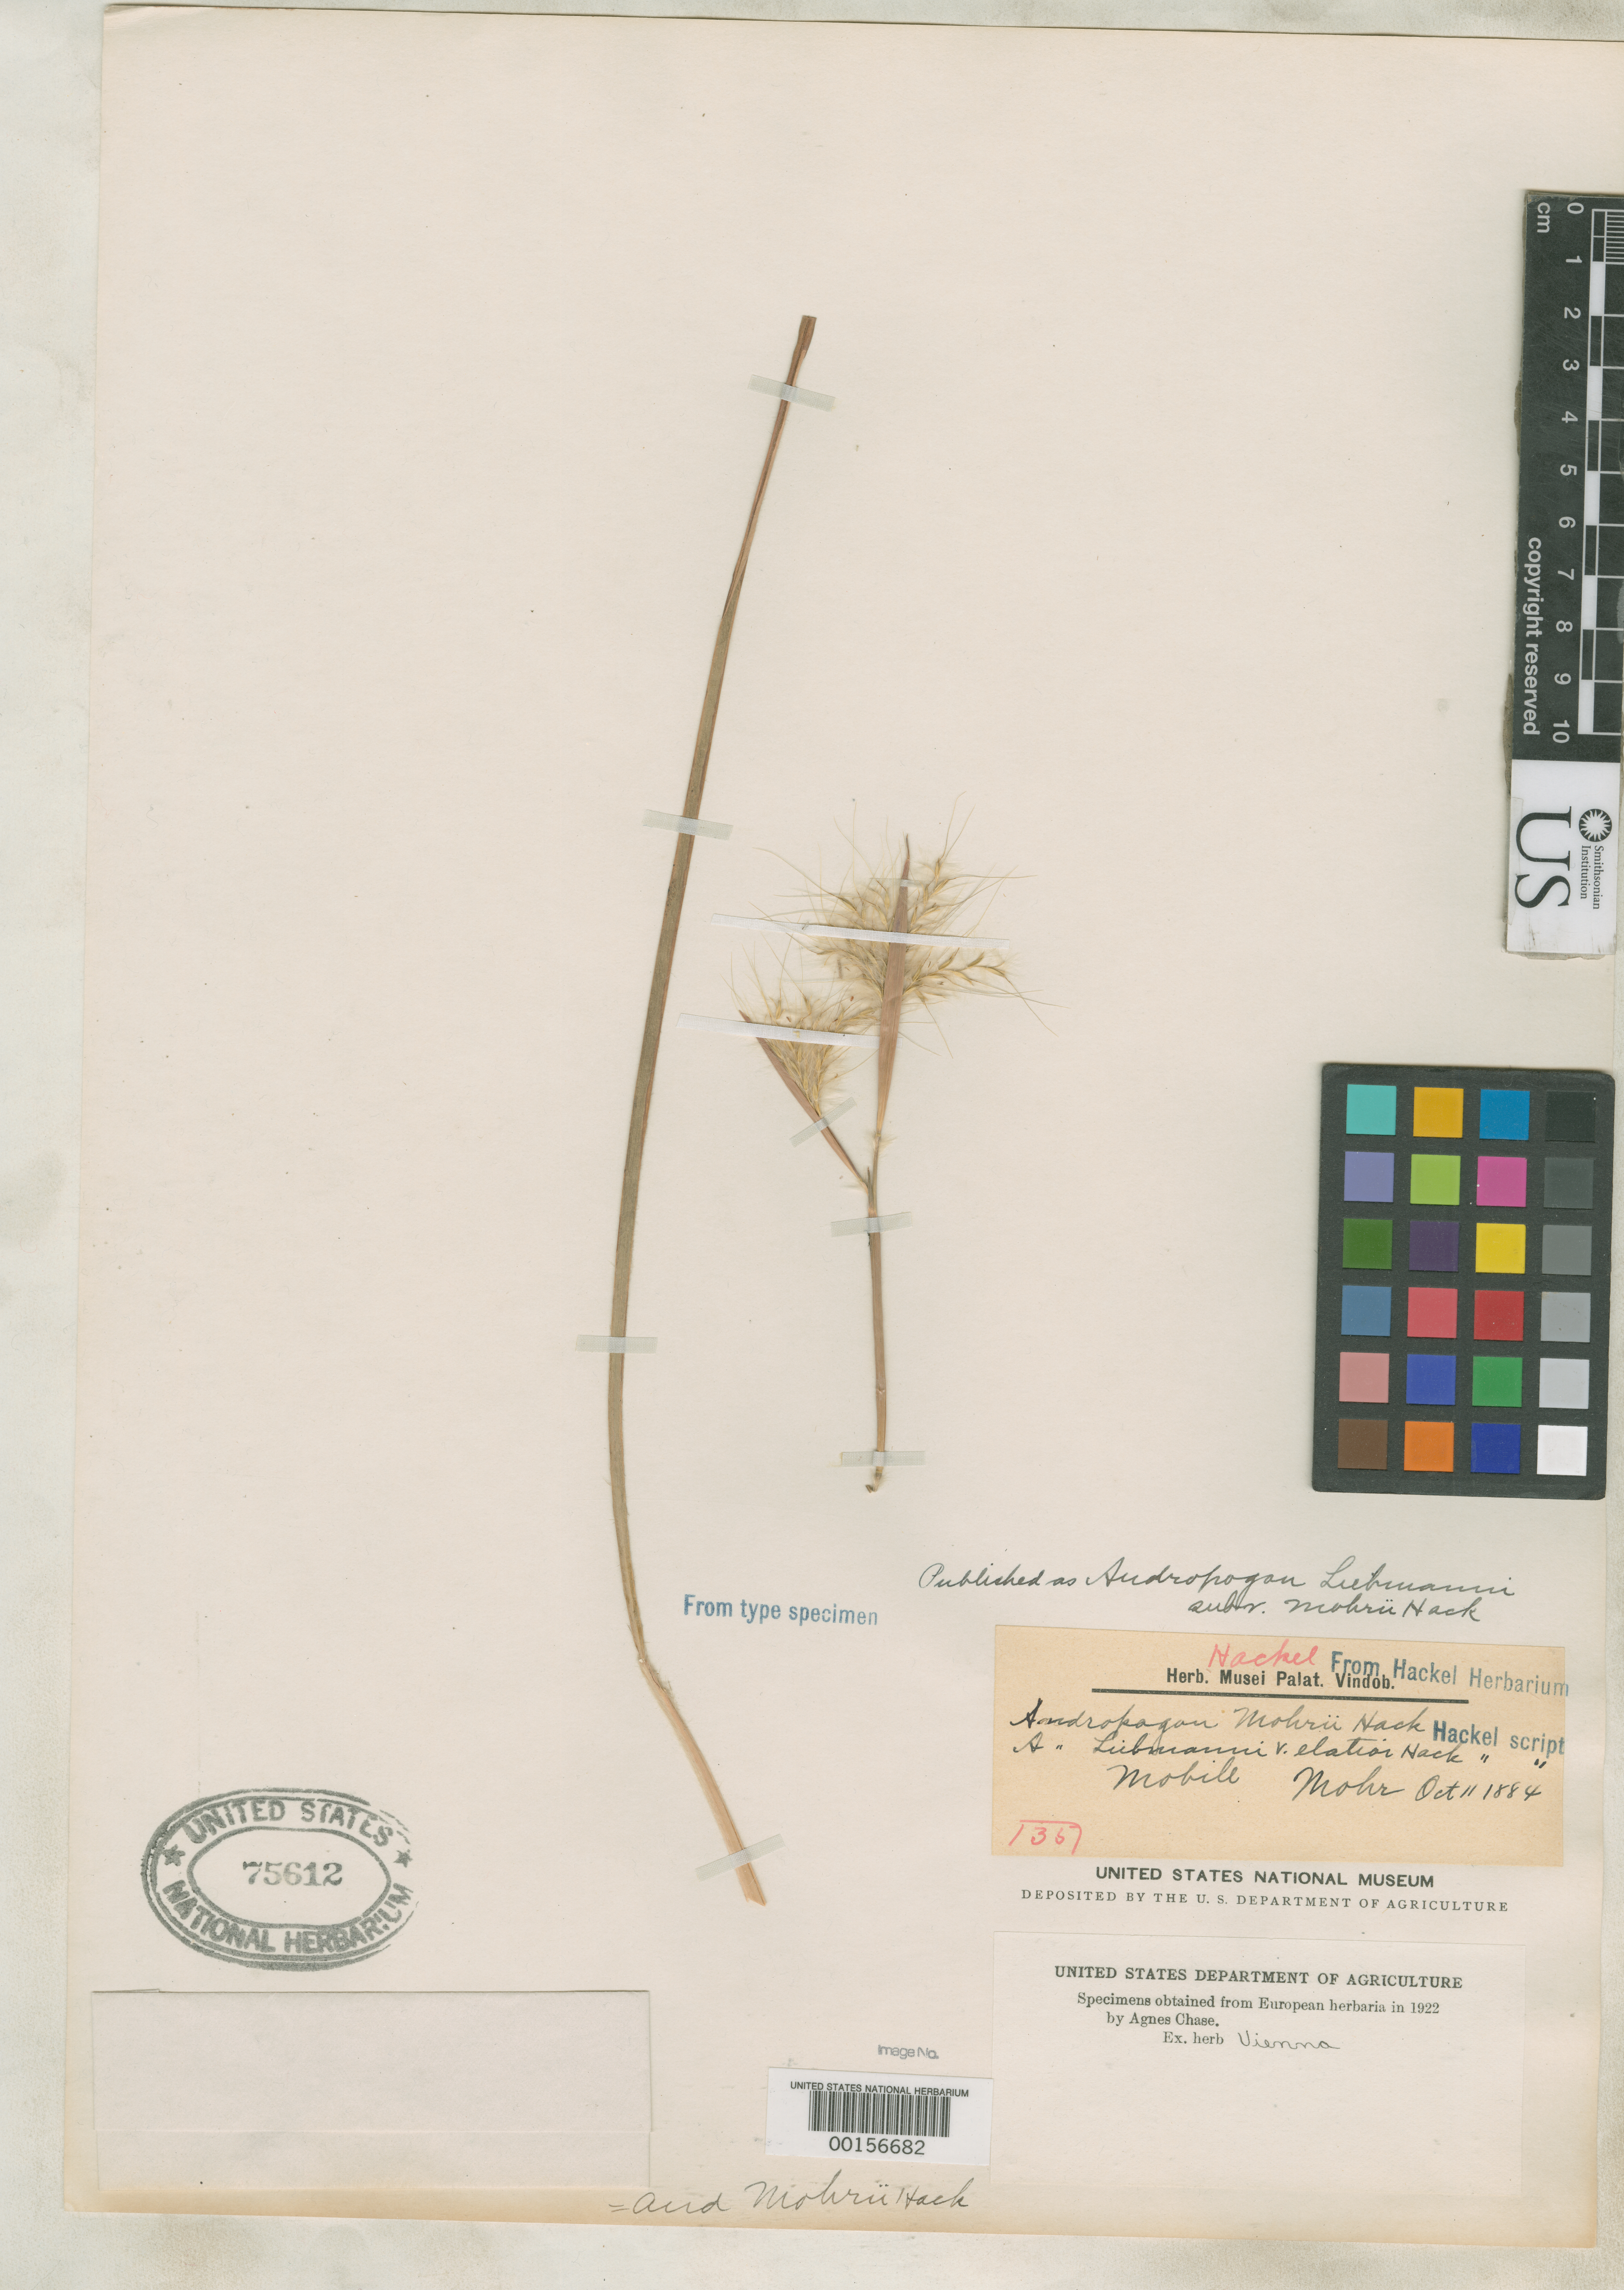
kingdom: Plantae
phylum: Tracheophyta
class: Liliopsida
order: Poales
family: Poaceae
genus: Andropogon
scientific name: Andropogon liebmannii subvar. mohrii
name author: Hack. in A. DC.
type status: Type Collection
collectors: C. T. Mohr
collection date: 1884-10-11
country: United States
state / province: Alabama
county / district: Mobile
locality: Mobile.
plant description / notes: From type specimen, ex herb. Hackel (Vienna). Contains infl. and leaf fragments.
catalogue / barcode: US 75612